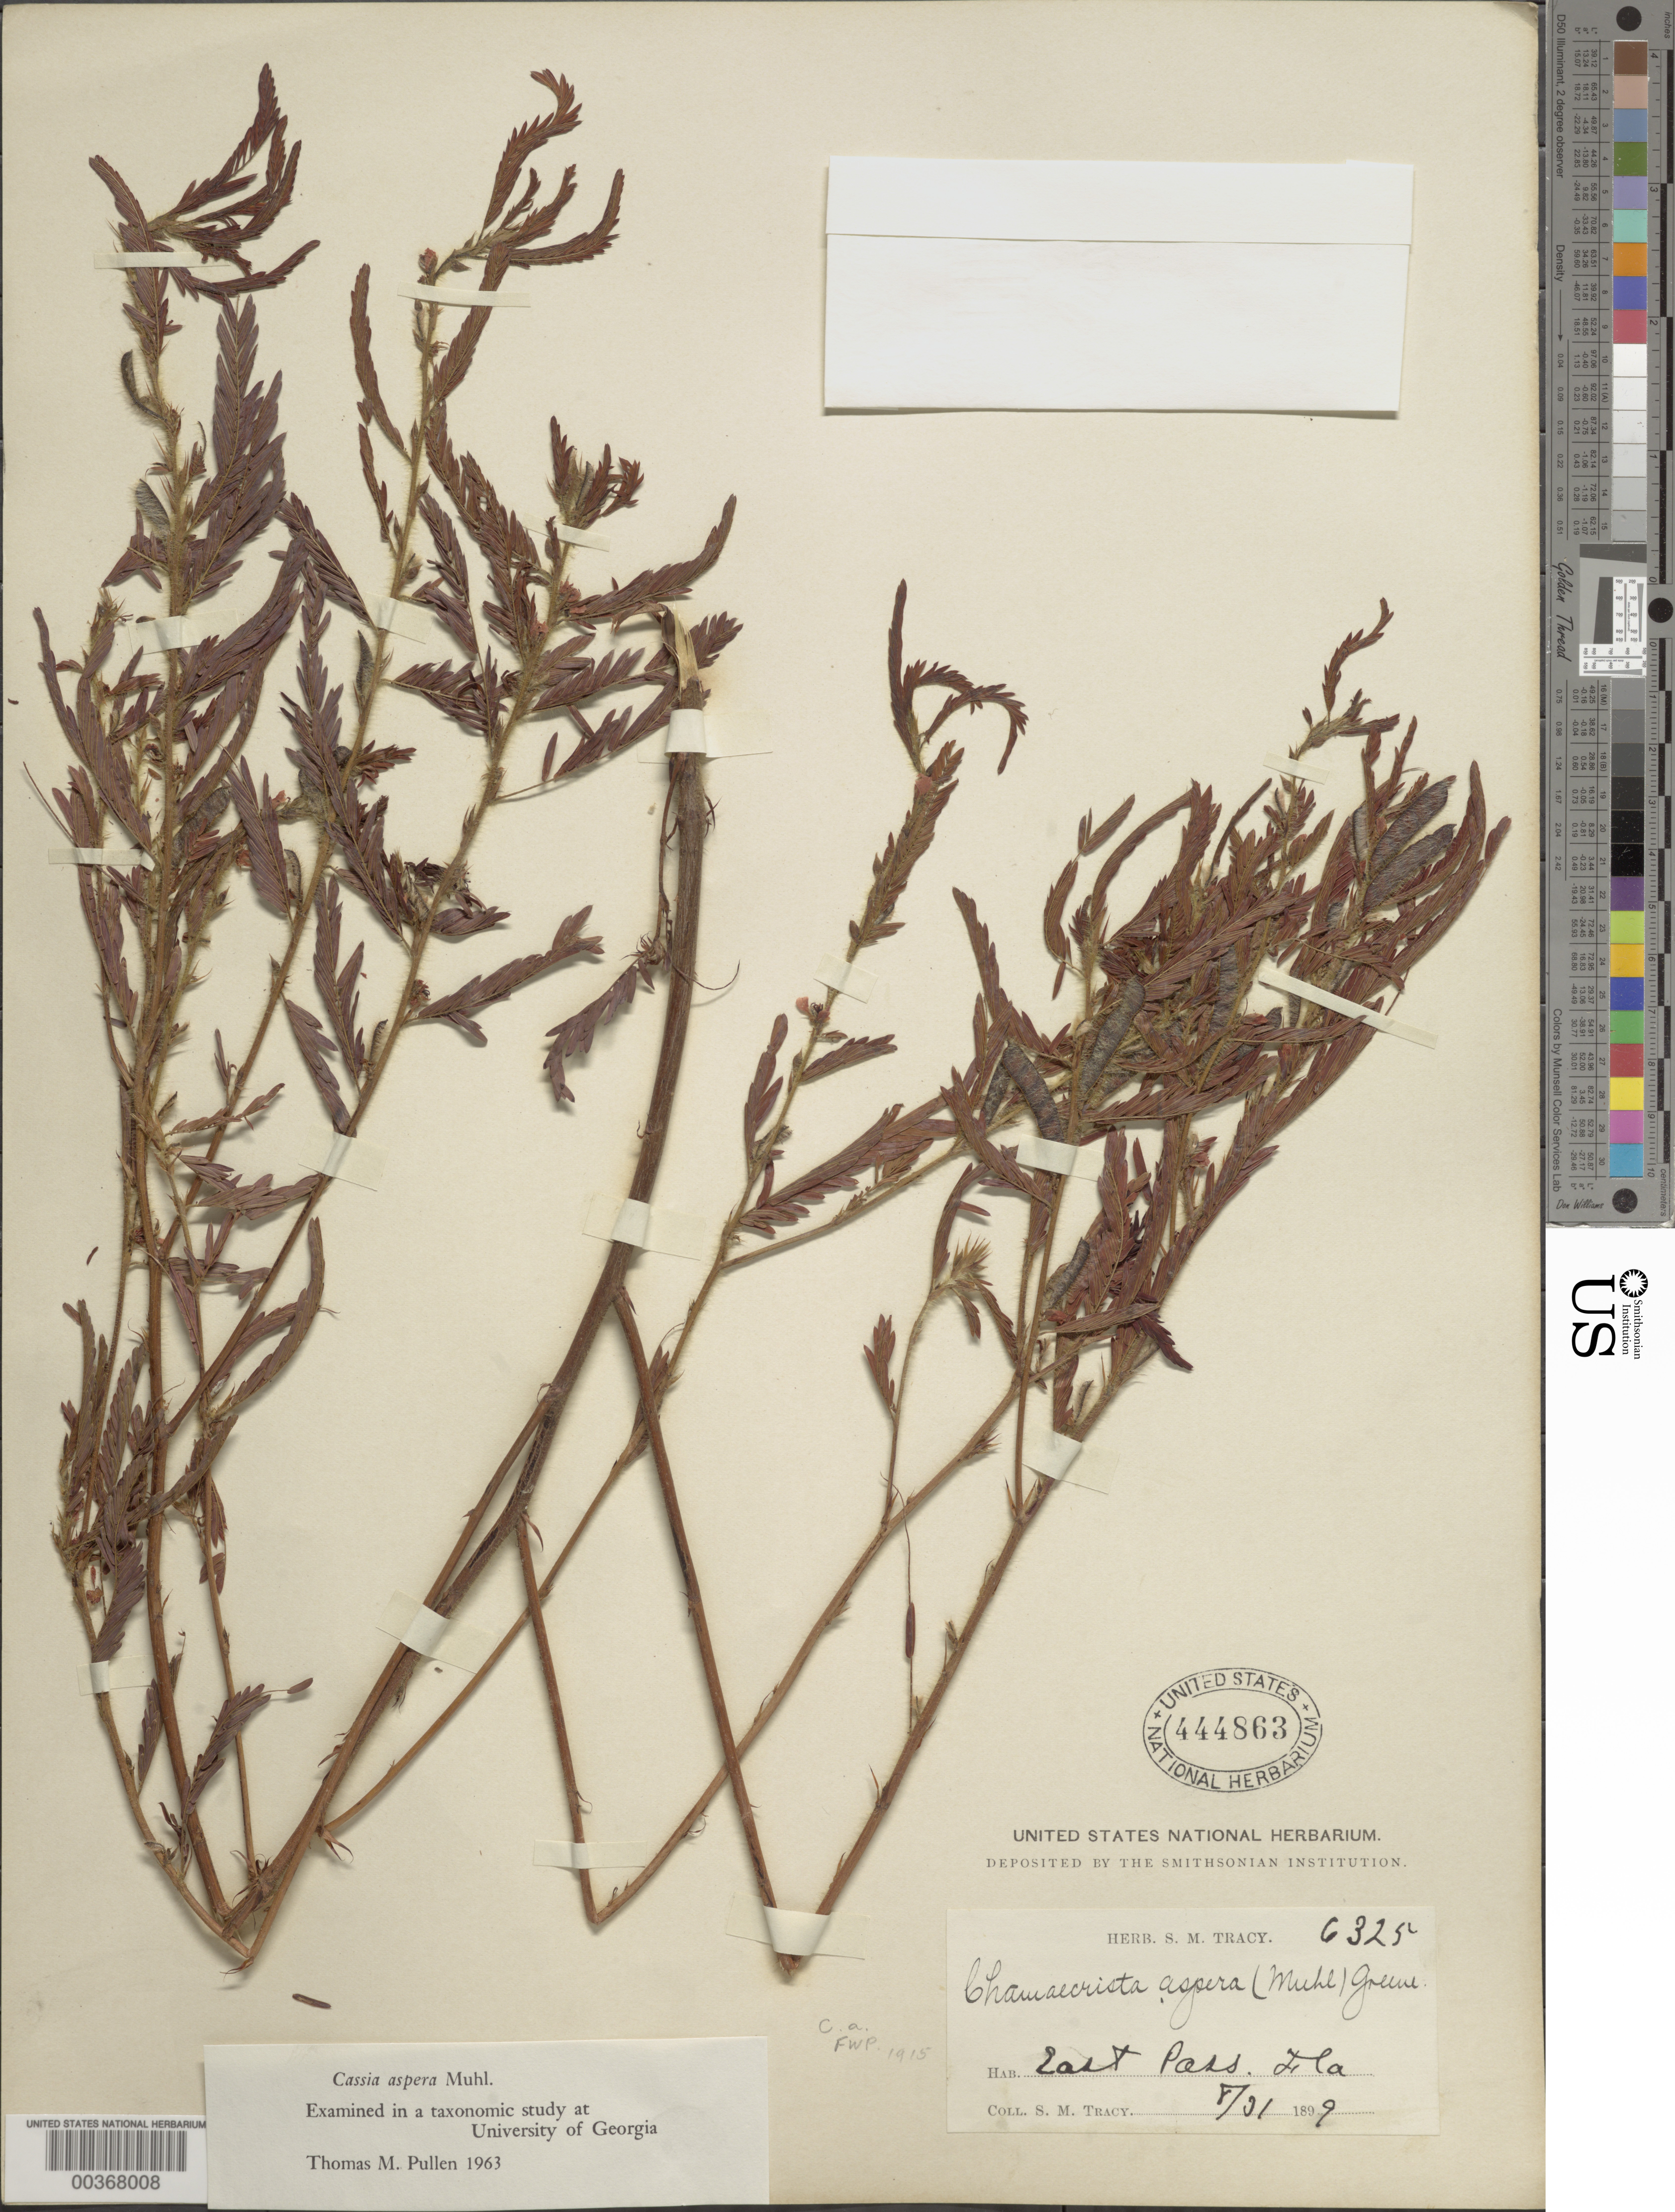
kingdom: Plantae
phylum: Tracheophyta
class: Magnoliopsida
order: Fabales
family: Fabaceae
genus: Chamaecrista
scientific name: Chamaecrista nictitans var. aspera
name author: (Muhl. ex Elliot) H.S. Irwin & Barneby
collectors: S. M. Tracy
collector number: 6325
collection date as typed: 31 Aug 1899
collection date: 1899-08-31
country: United States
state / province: Florida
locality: East pass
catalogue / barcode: US 444863